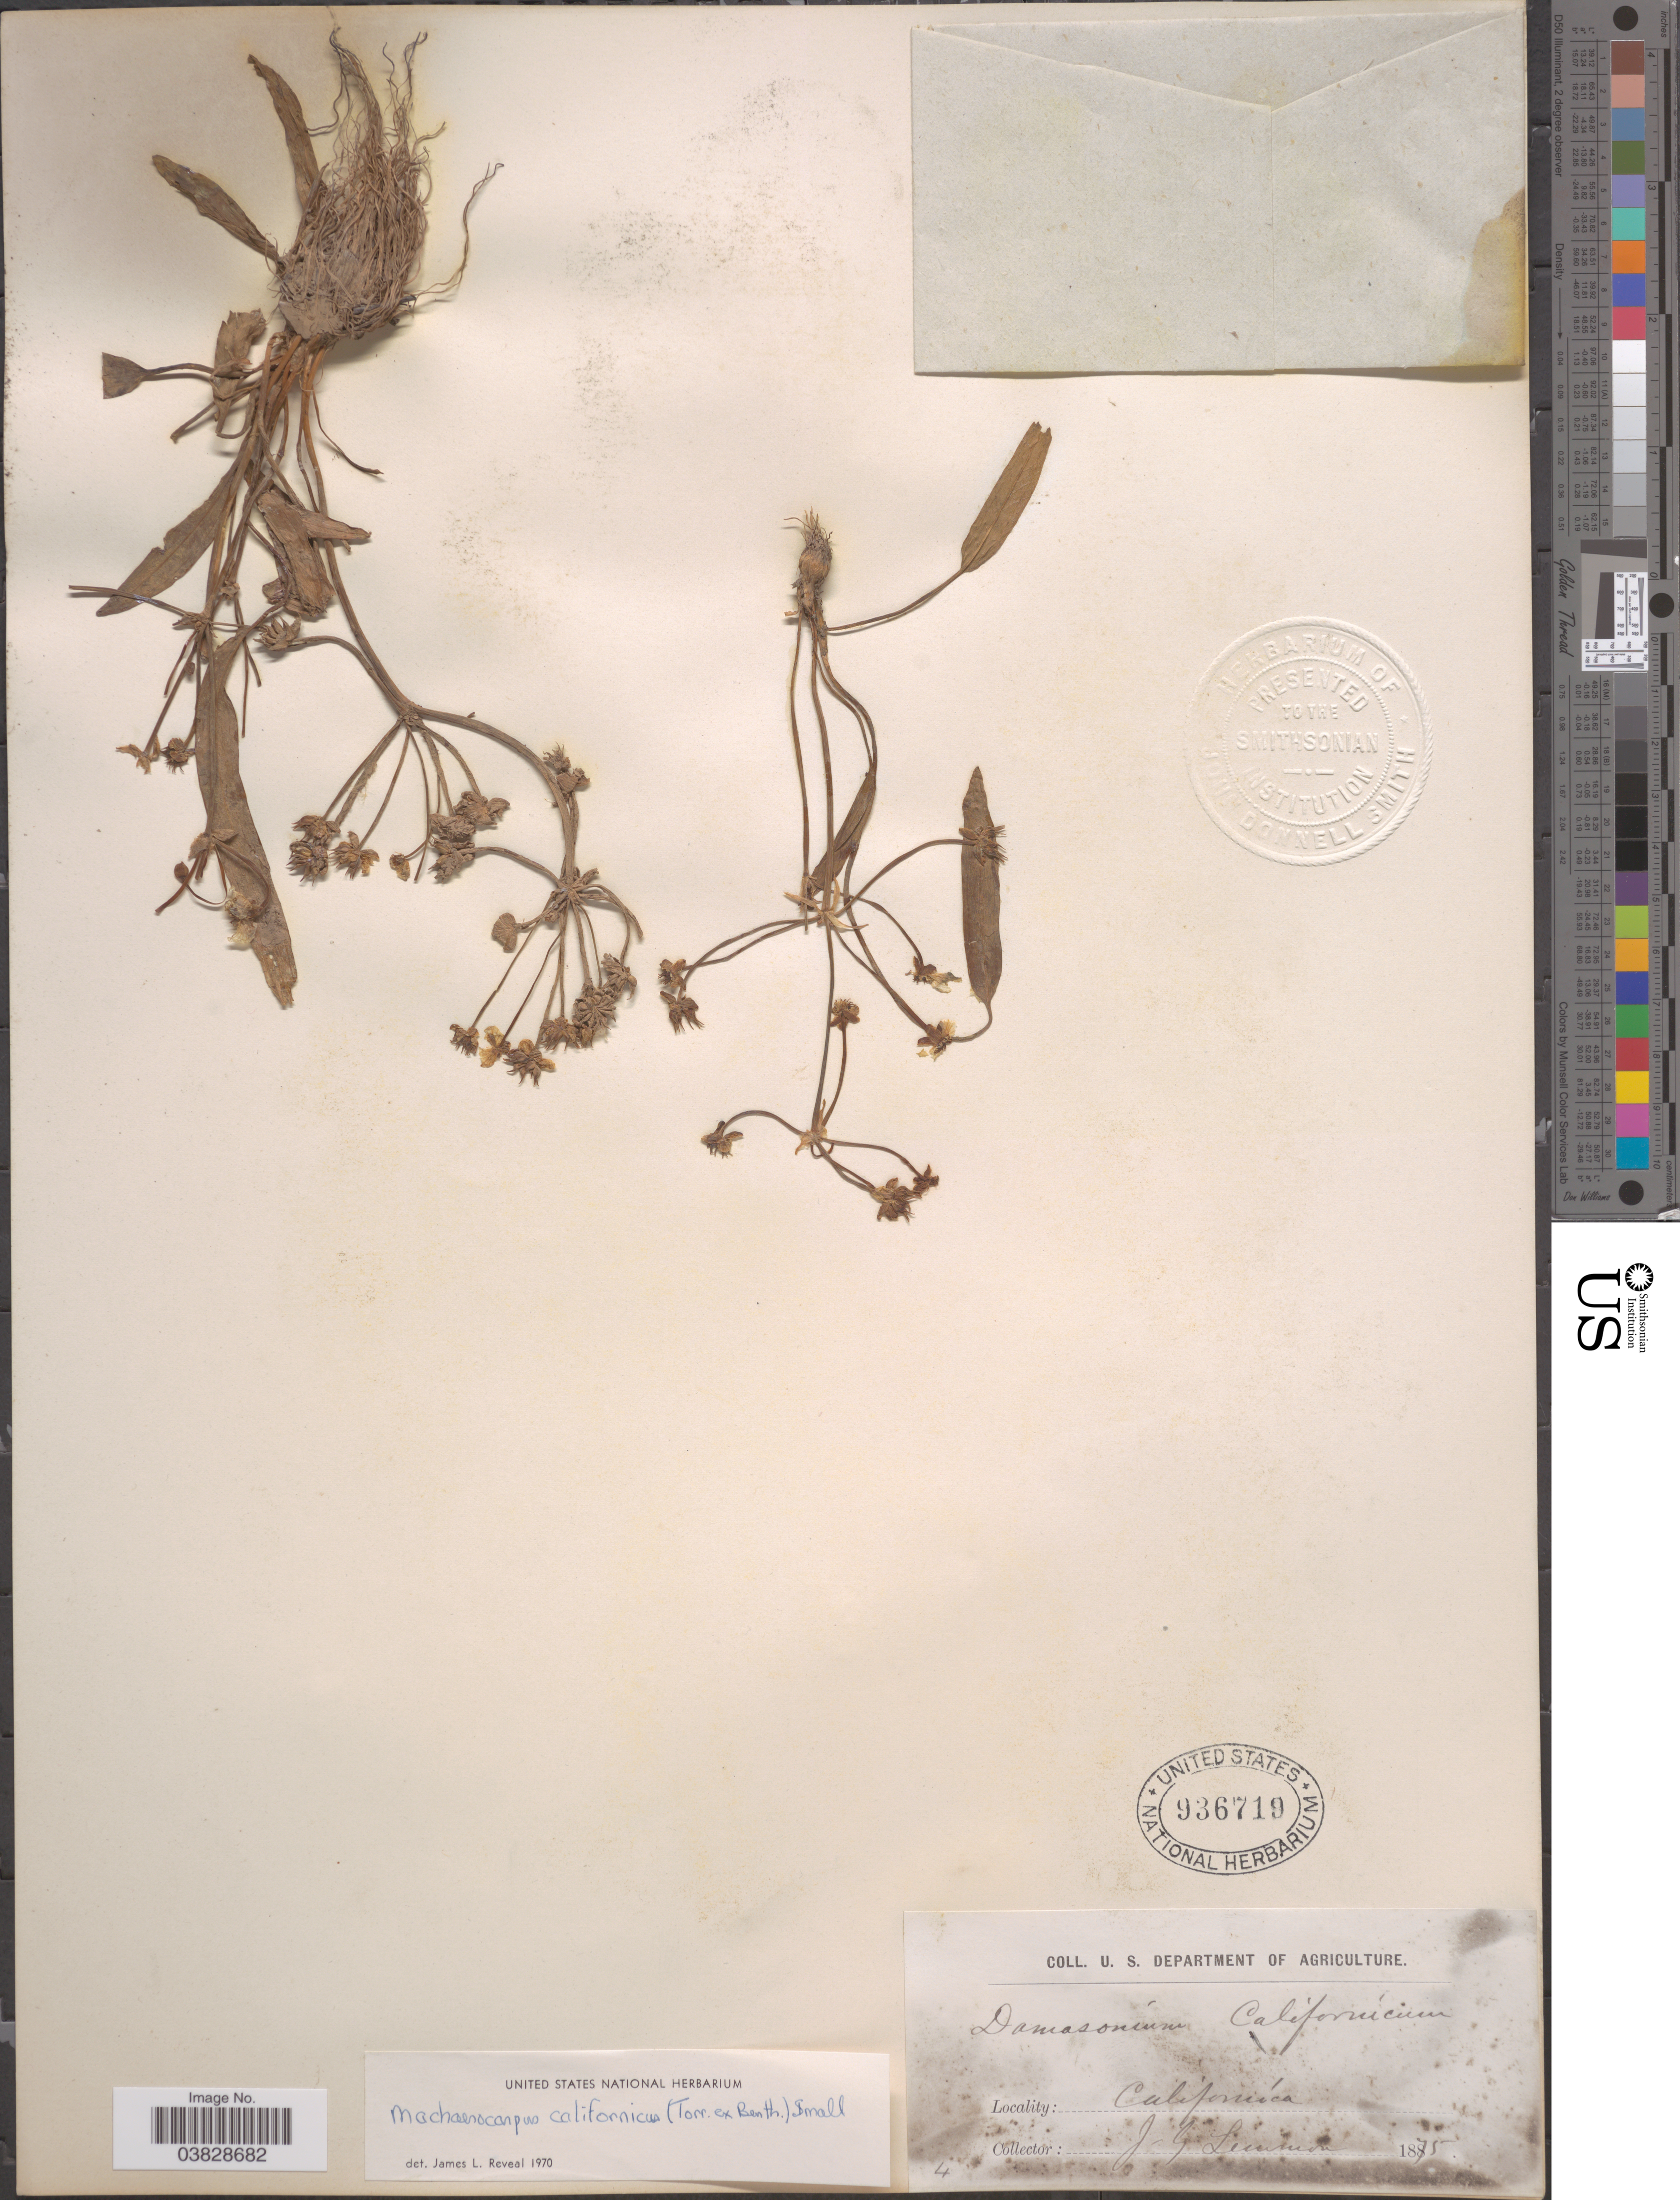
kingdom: Plantae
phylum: Tracheophyta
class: Liliopsida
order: Alismatales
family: Alismataceae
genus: Damasonium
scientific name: Damasonium californicum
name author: Torr.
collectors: J. Lemmon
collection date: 1875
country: United States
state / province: California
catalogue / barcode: US 936719